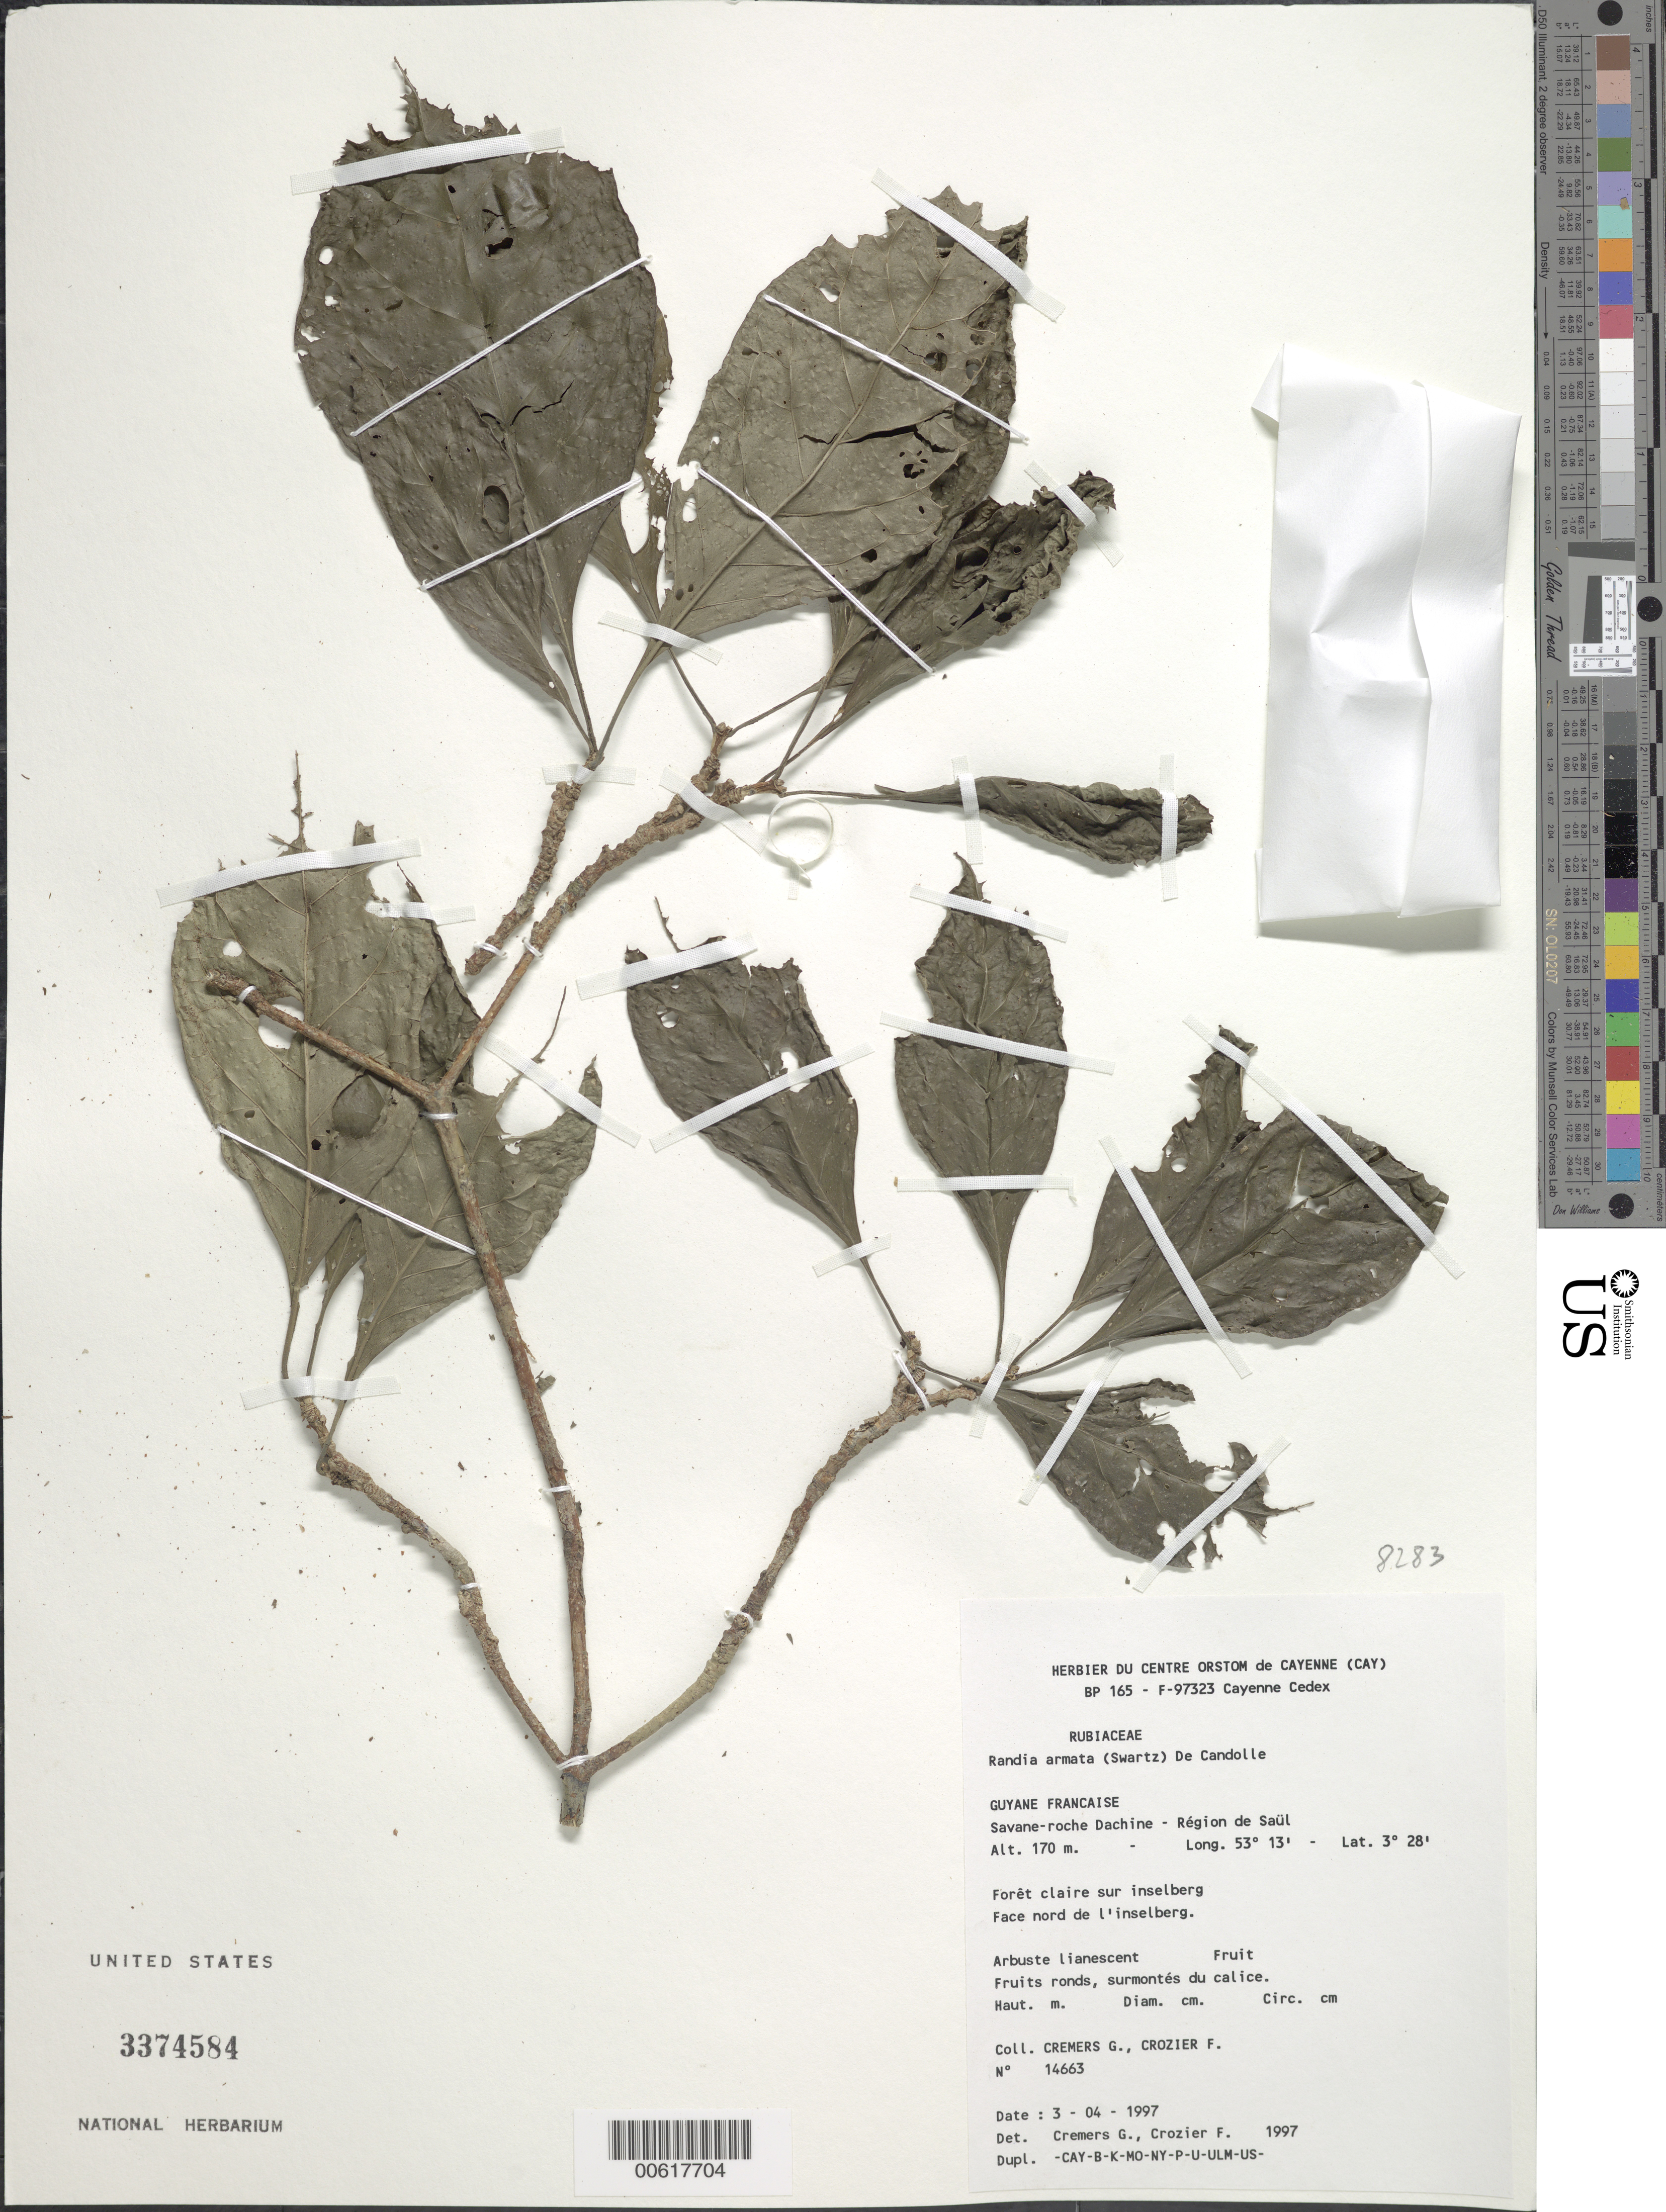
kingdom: Plantae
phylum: Tracheophyta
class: Magnoliopsida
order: Gentianales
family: Rubiaceae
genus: Randia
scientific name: Randia armata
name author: (Sw.) DC.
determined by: Feuillet, C.; Cremers, G.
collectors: G. Cremers & F. Crozier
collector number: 14663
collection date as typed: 3-Apr-97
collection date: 1997-04-03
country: French Guiana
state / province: Saint-Laurent-du-Maroni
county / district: Saül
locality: Saül, savane-roche Dachine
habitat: Forêt claire sur inselberg. Face nord de l 'inselberg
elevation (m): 220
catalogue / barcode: US 3374584